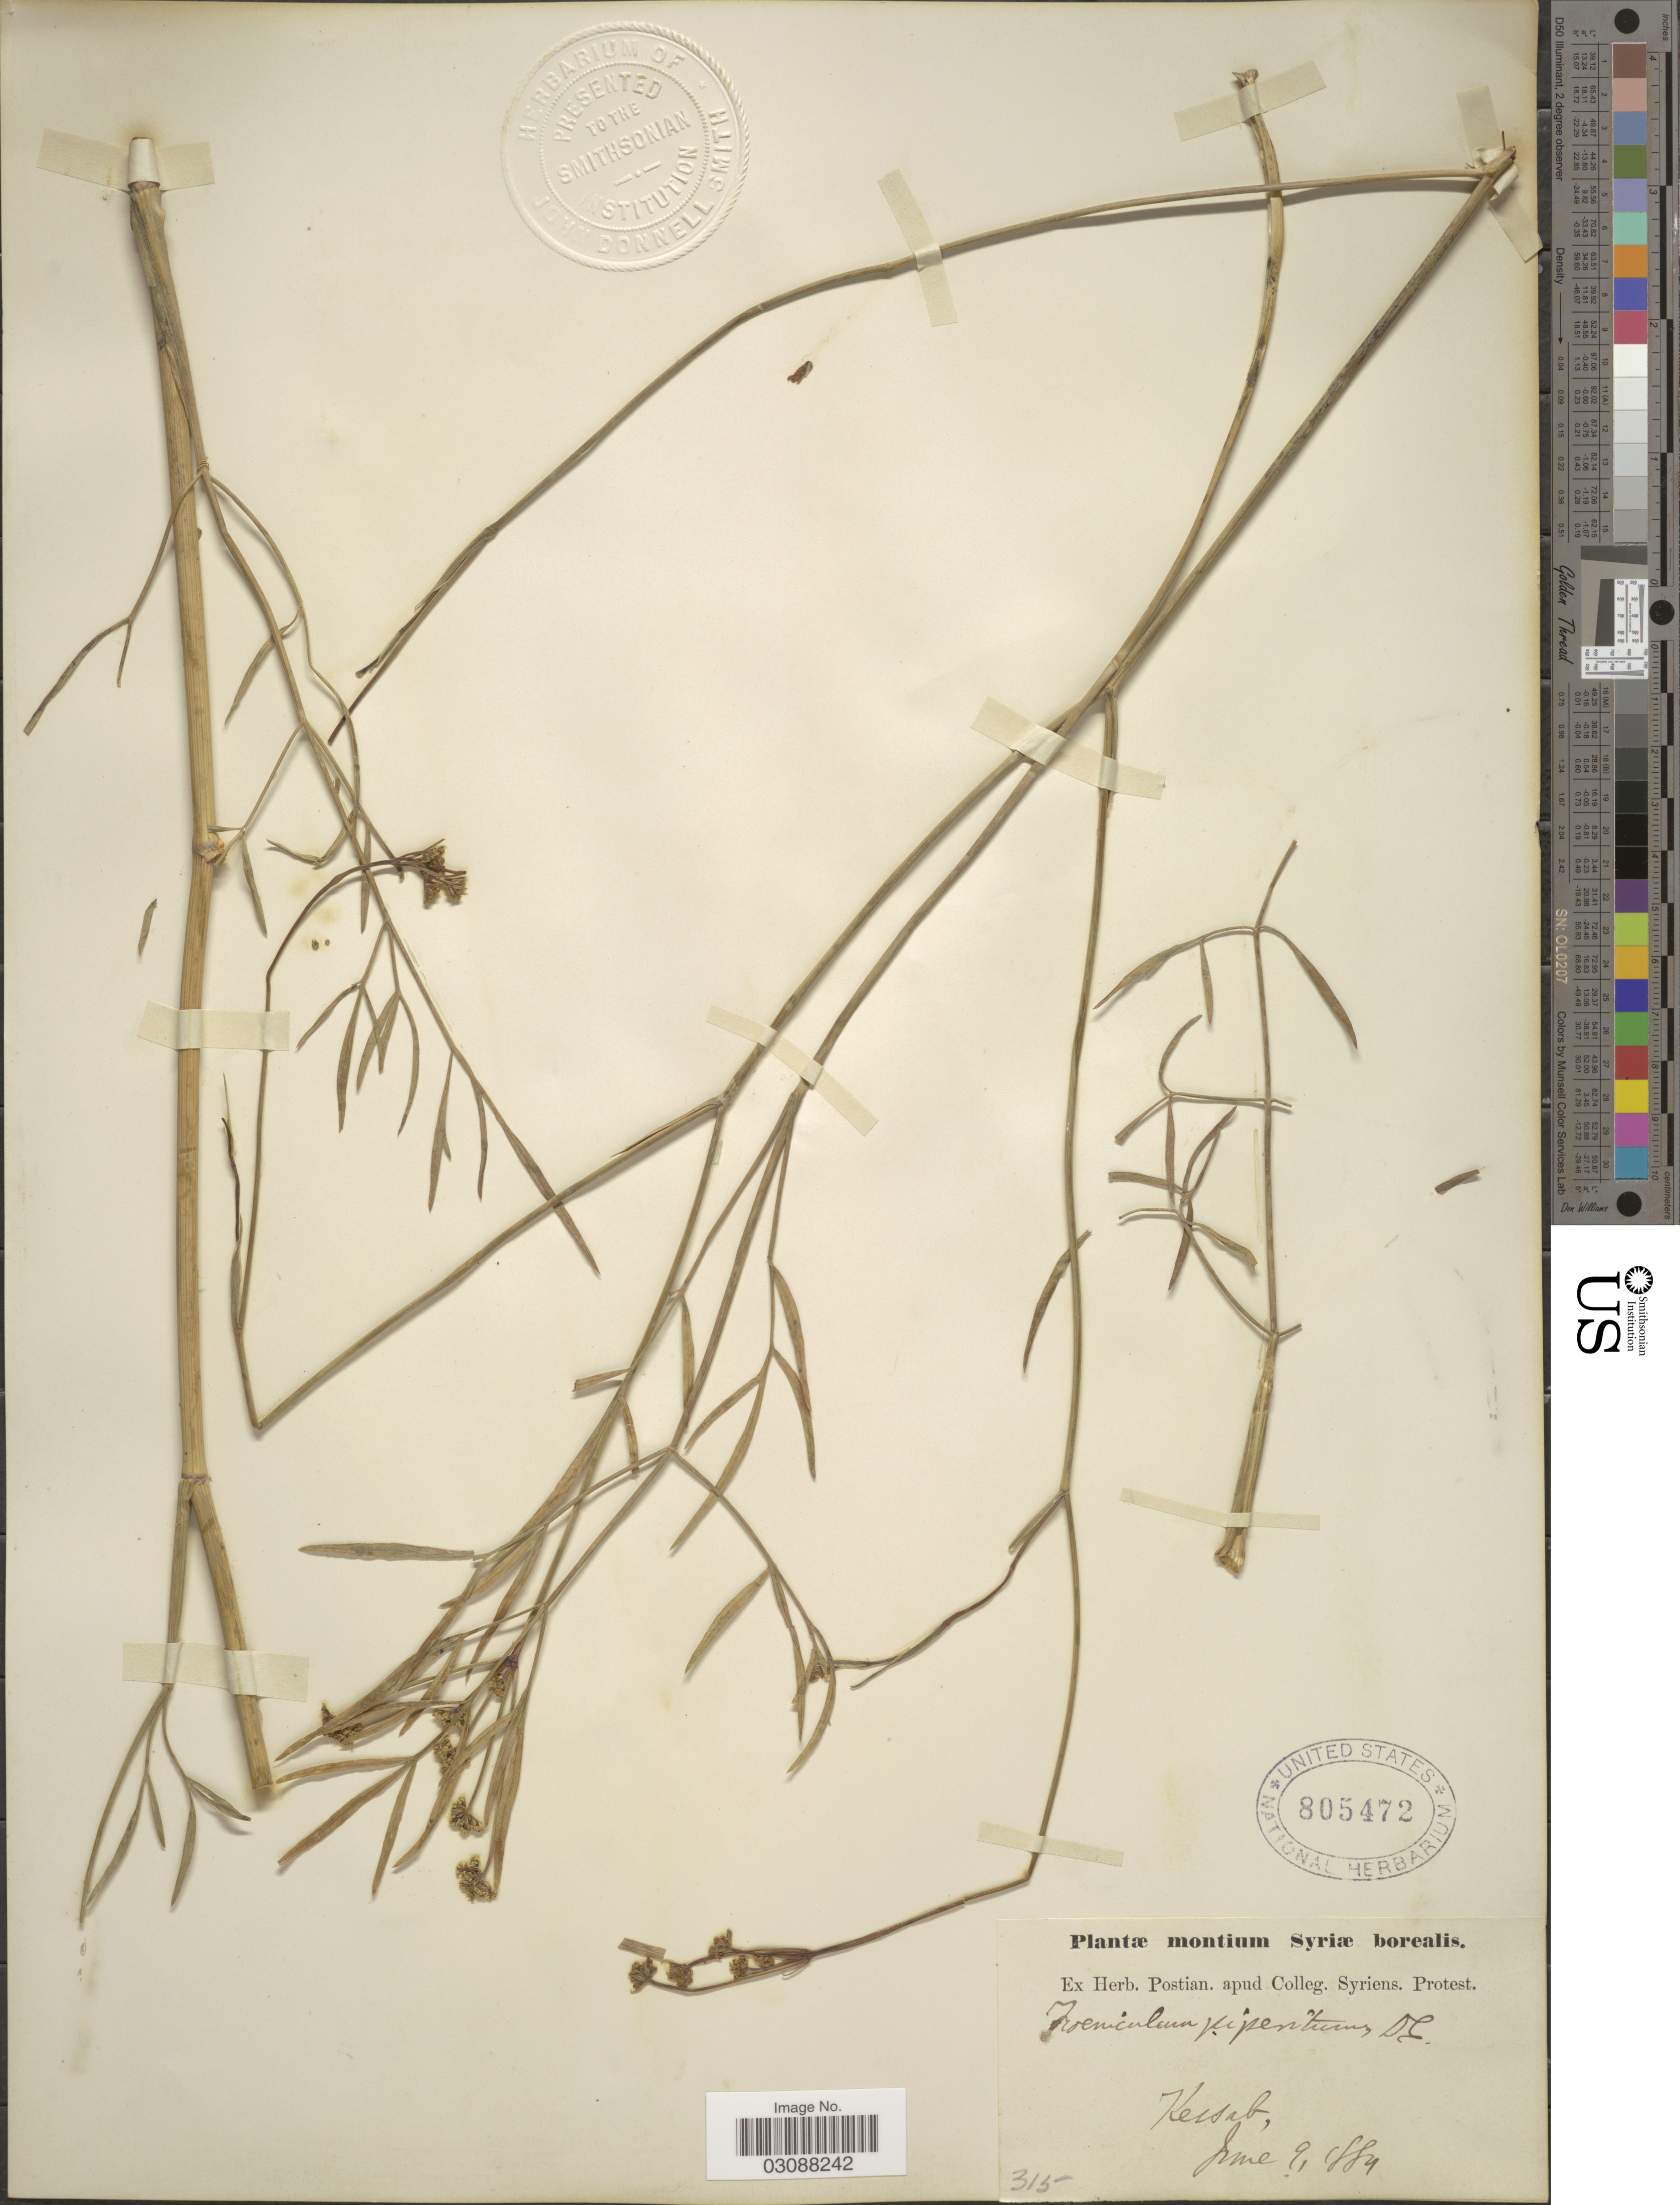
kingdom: Plantae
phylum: Tracheophyta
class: Magnoliopsida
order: Apiales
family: Apiaceae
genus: Foeniculum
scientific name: Foeniculum vulgare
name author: Mill.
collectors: ex herb. Postian. apud Colleg. Syriens. Protest. USE "Fannie P. A. Shepard" (10308853) AS PRIMARY COLLECTOR INSTEAD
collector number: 315?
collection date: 1884-06-09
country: Syria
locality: Montium Syriæ borealis. Kessab.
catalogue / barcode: US 805472